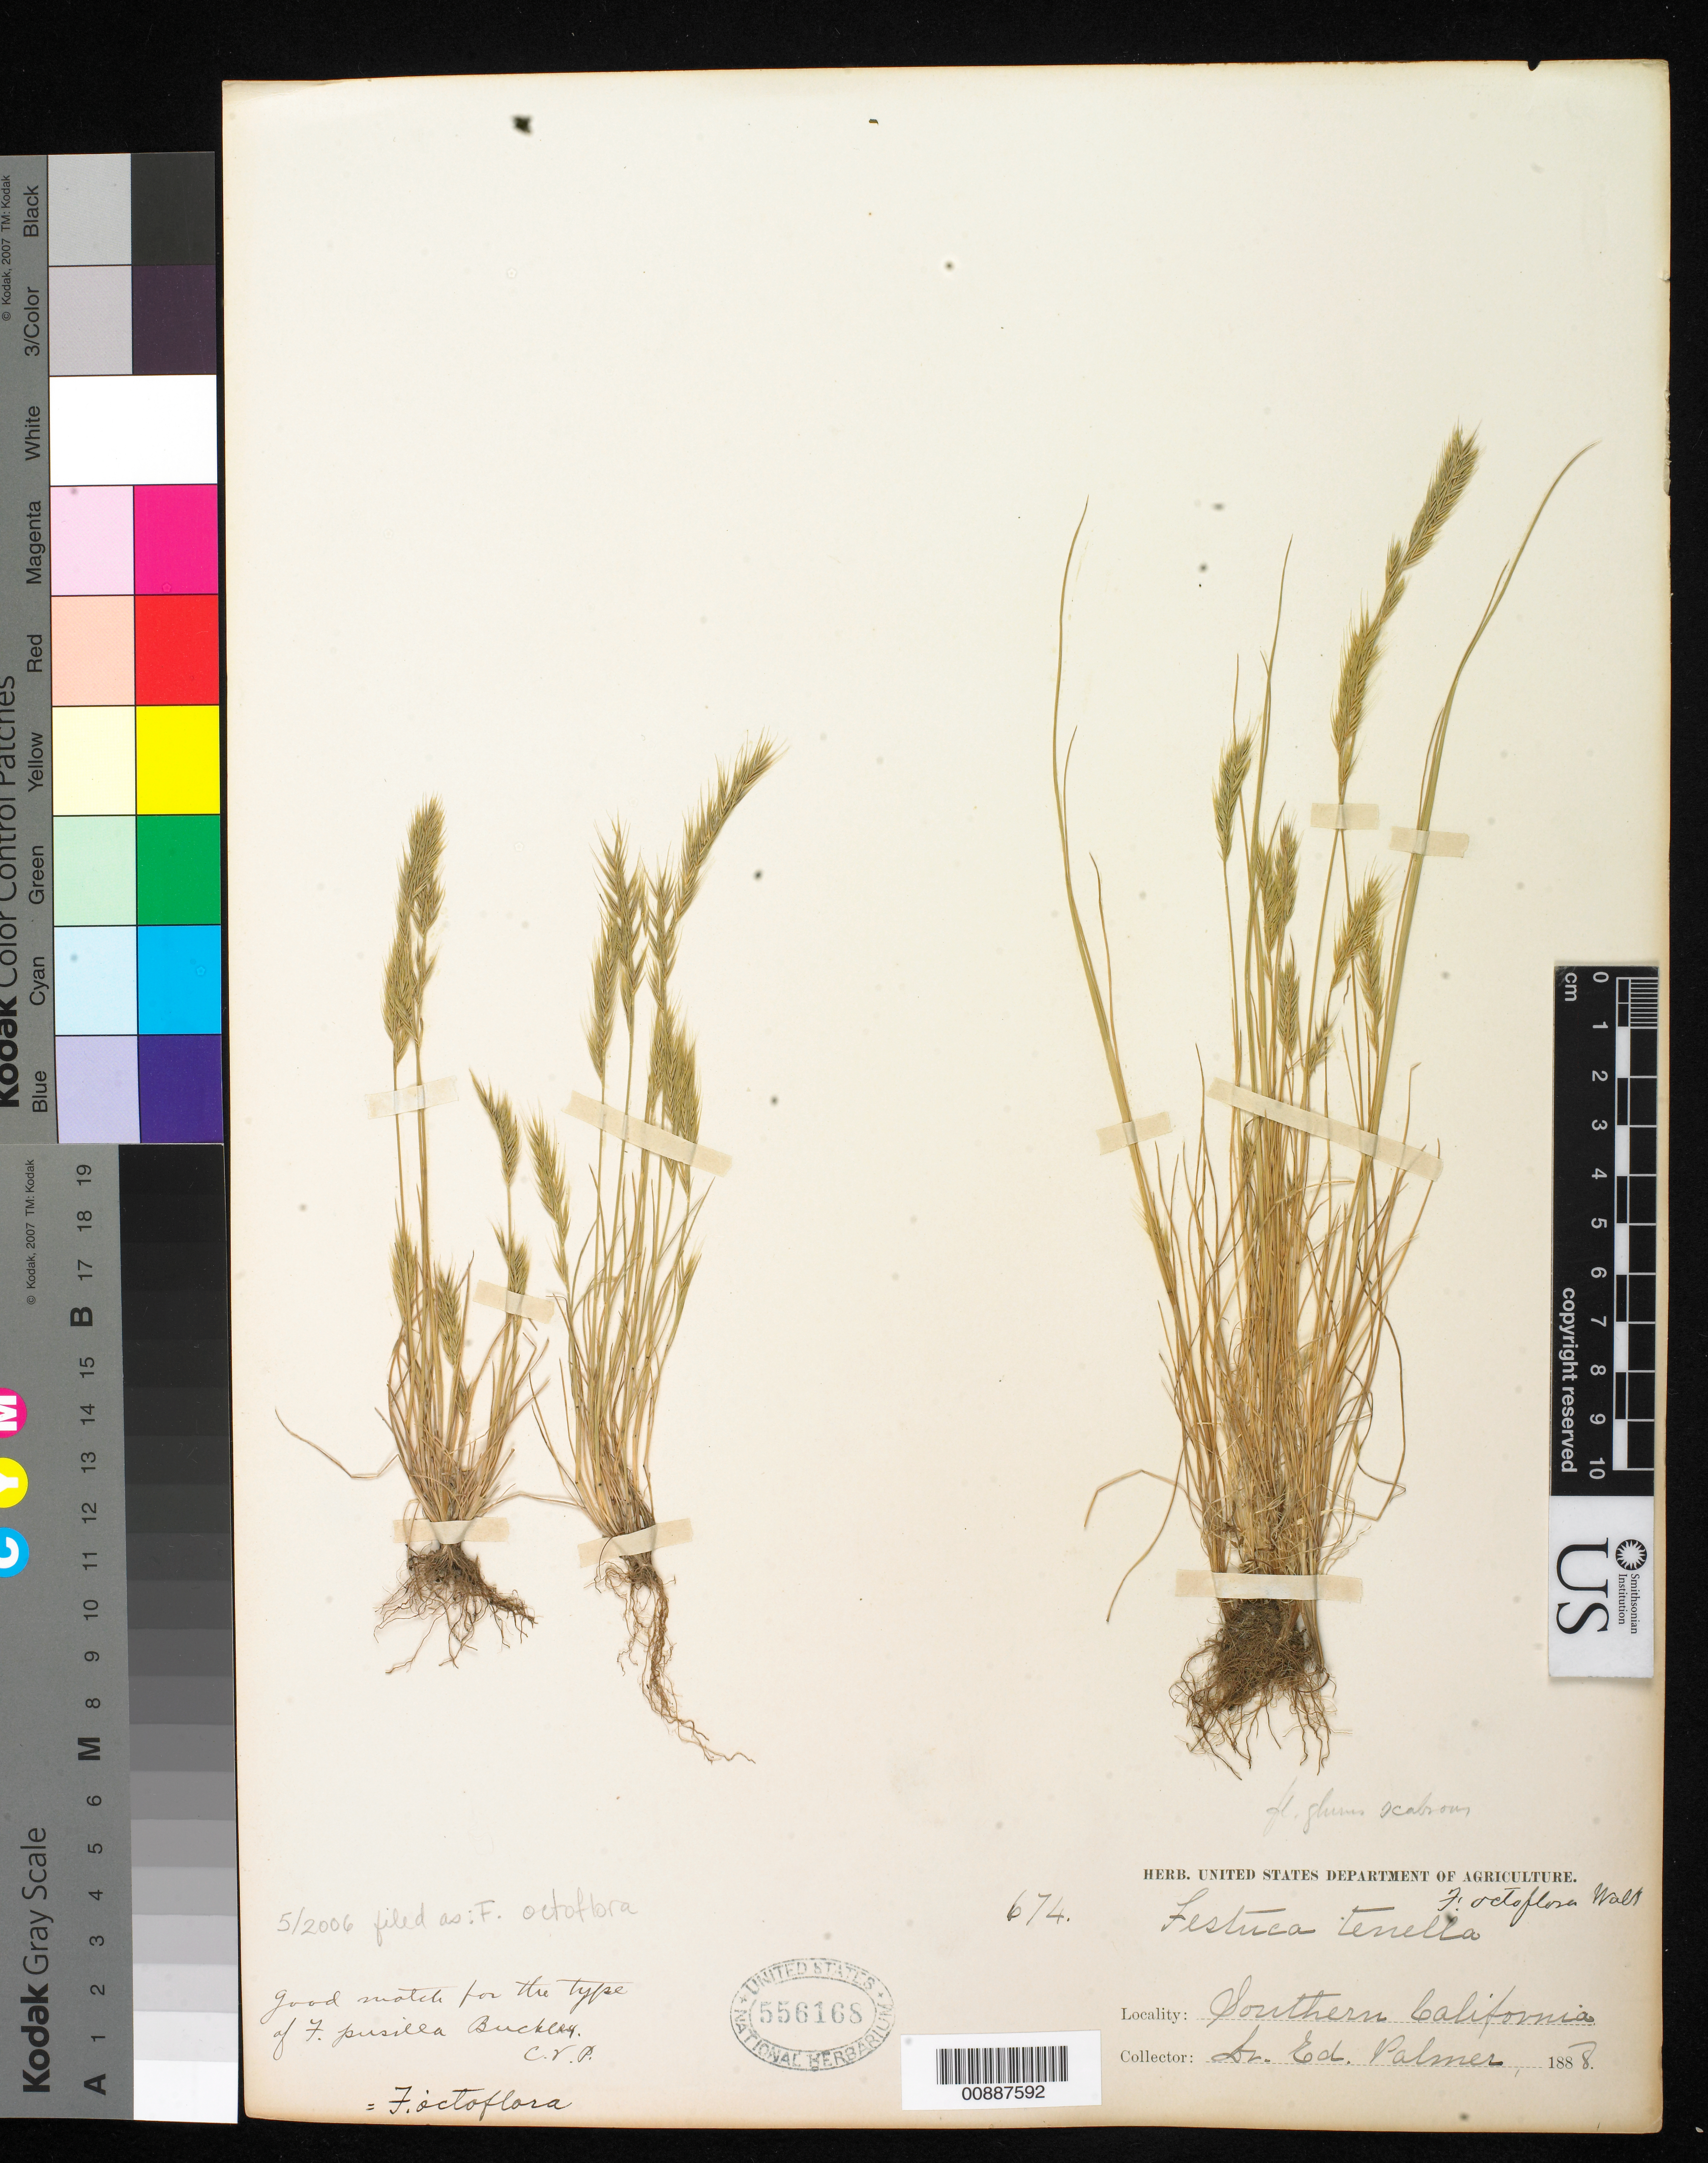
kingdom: Plantae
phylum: Tracheophyta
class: Liliopsida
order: Poales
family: Poaceae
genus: Festuca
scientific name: Festuca octoflora var. glauca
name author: (Nutt.) Fernald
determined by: Poaceae Reorganization Project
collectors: E. Palmer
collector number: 674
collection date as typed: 1888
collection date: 1888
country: United States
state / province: California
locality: Southern California.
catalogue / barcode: US 556168